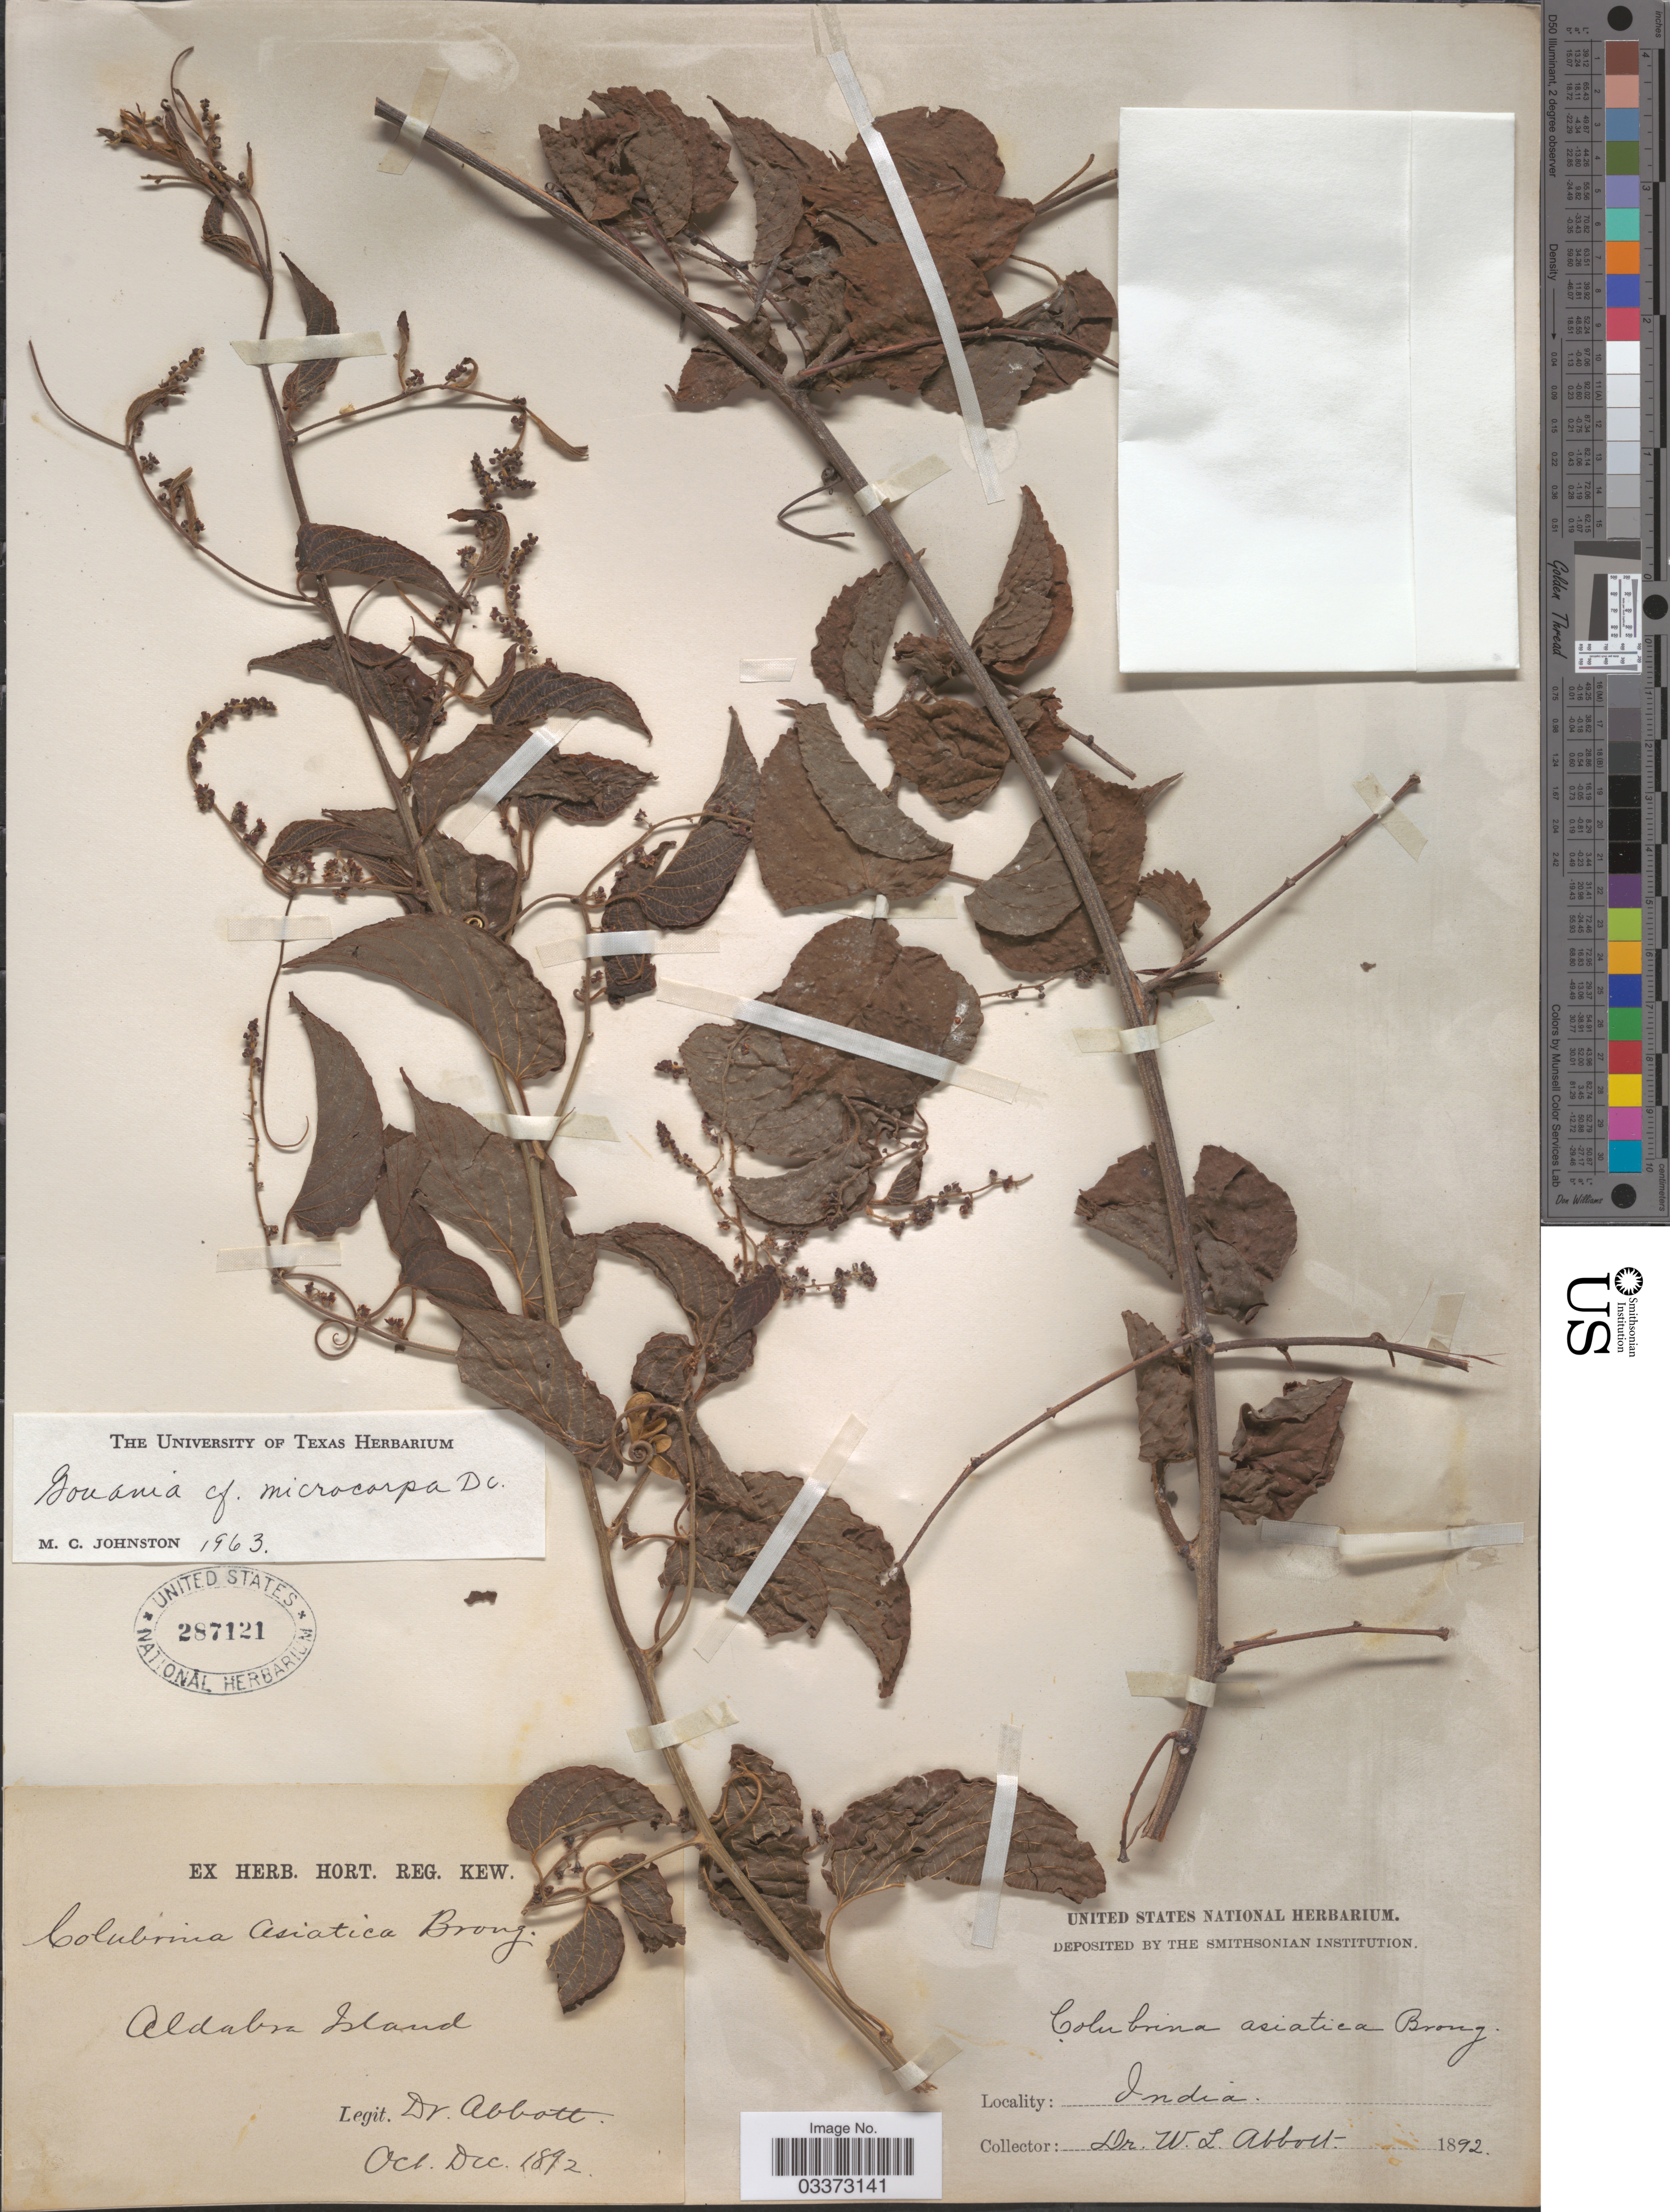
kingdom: Plantae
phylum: Tracheophyta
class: Magnoliopsida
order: Rosales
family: Rhamnaceae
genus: Gouania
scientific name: Gouania microcarpa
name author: DC.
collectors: W. L. Abbott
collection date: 1892-10/1892-12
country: Seychelles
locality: Aldabra Island. India. [unsure placement]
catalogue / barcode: US 287121